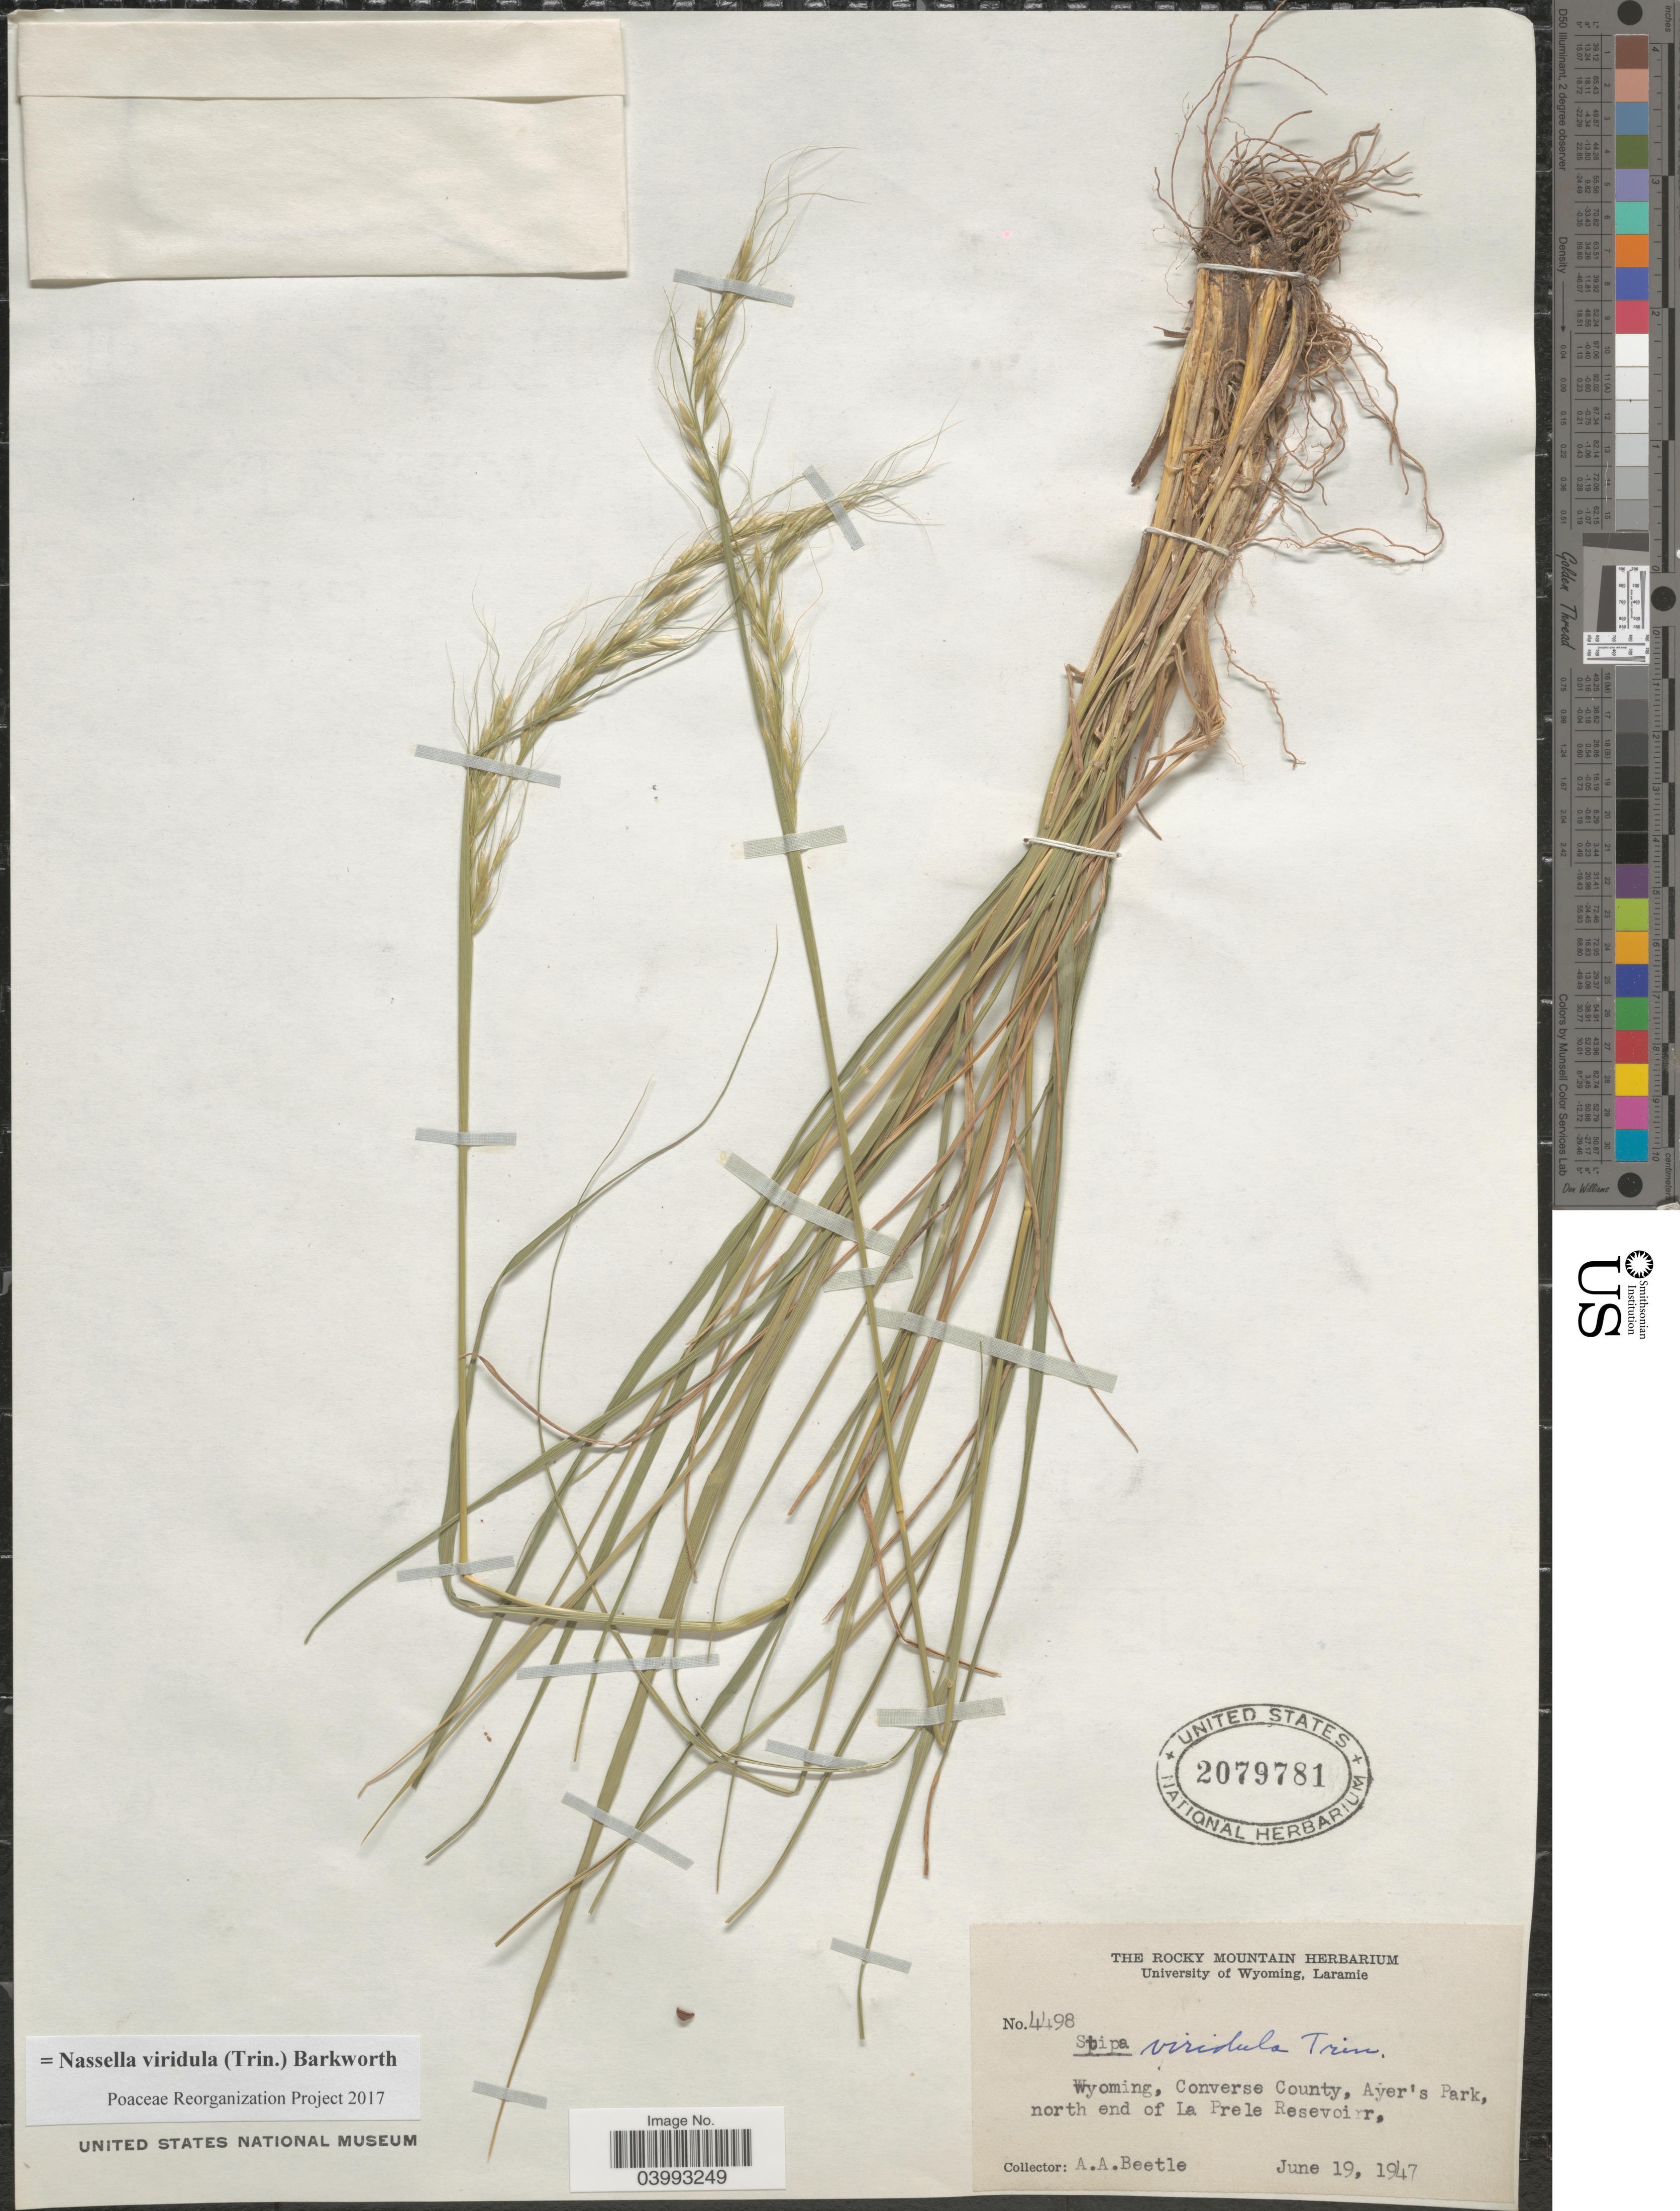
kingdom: Plantae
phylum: Tracheophyta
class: Liliopsida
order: Poales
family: Poaceae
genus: Nassella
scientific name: Nassella viridula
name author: (Trin.) Barkworth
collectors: A. A. Beetle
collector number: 4498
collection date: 1947-06-19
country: United States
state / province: Wyoming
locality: Converse County, Ayer's Park, north end of La Prele Resevoirr.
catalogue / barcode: US 2079781